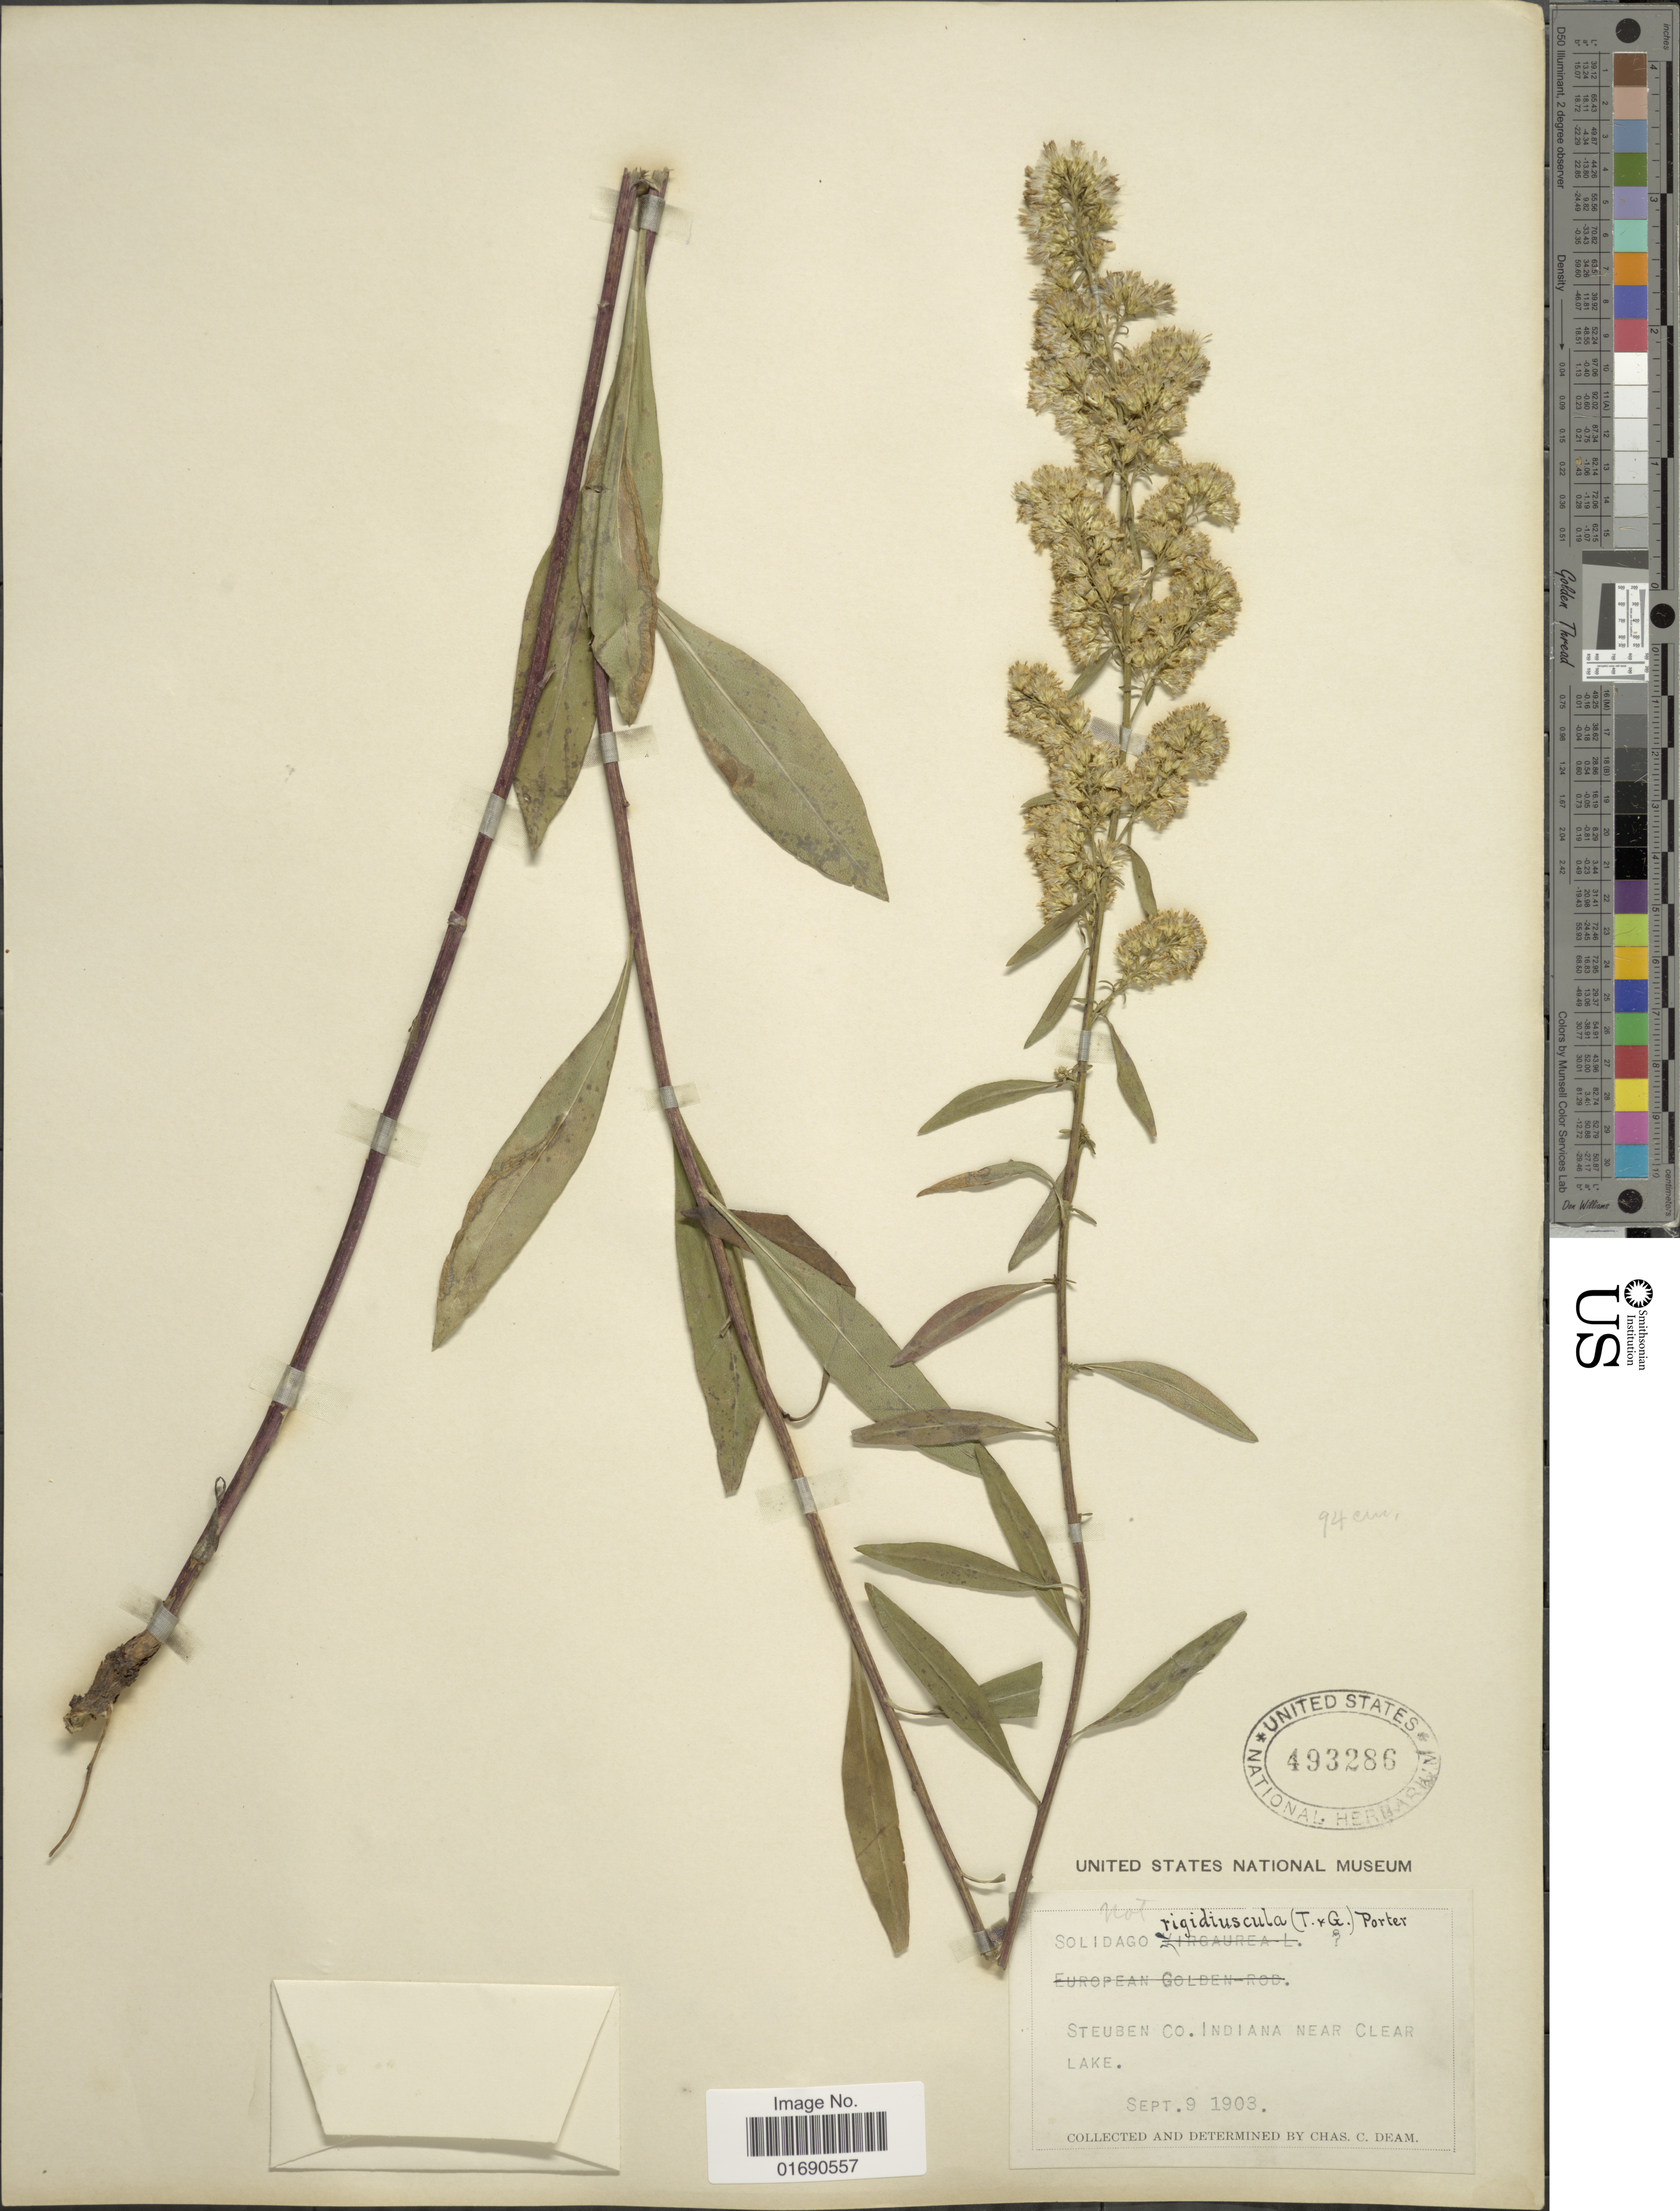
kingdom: Plantae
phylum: Tracheophyta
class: Magnoliopsida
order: Asterales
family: Asteraceae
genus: Solidago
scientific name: Solidago speciosa var. angustata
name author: Torr. & A. Gray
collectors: C. C. Deam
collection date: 1903-09-09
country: United States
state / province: Indiana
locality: Steuben Co. Indiana near Clear Lake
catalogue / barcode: US 493286